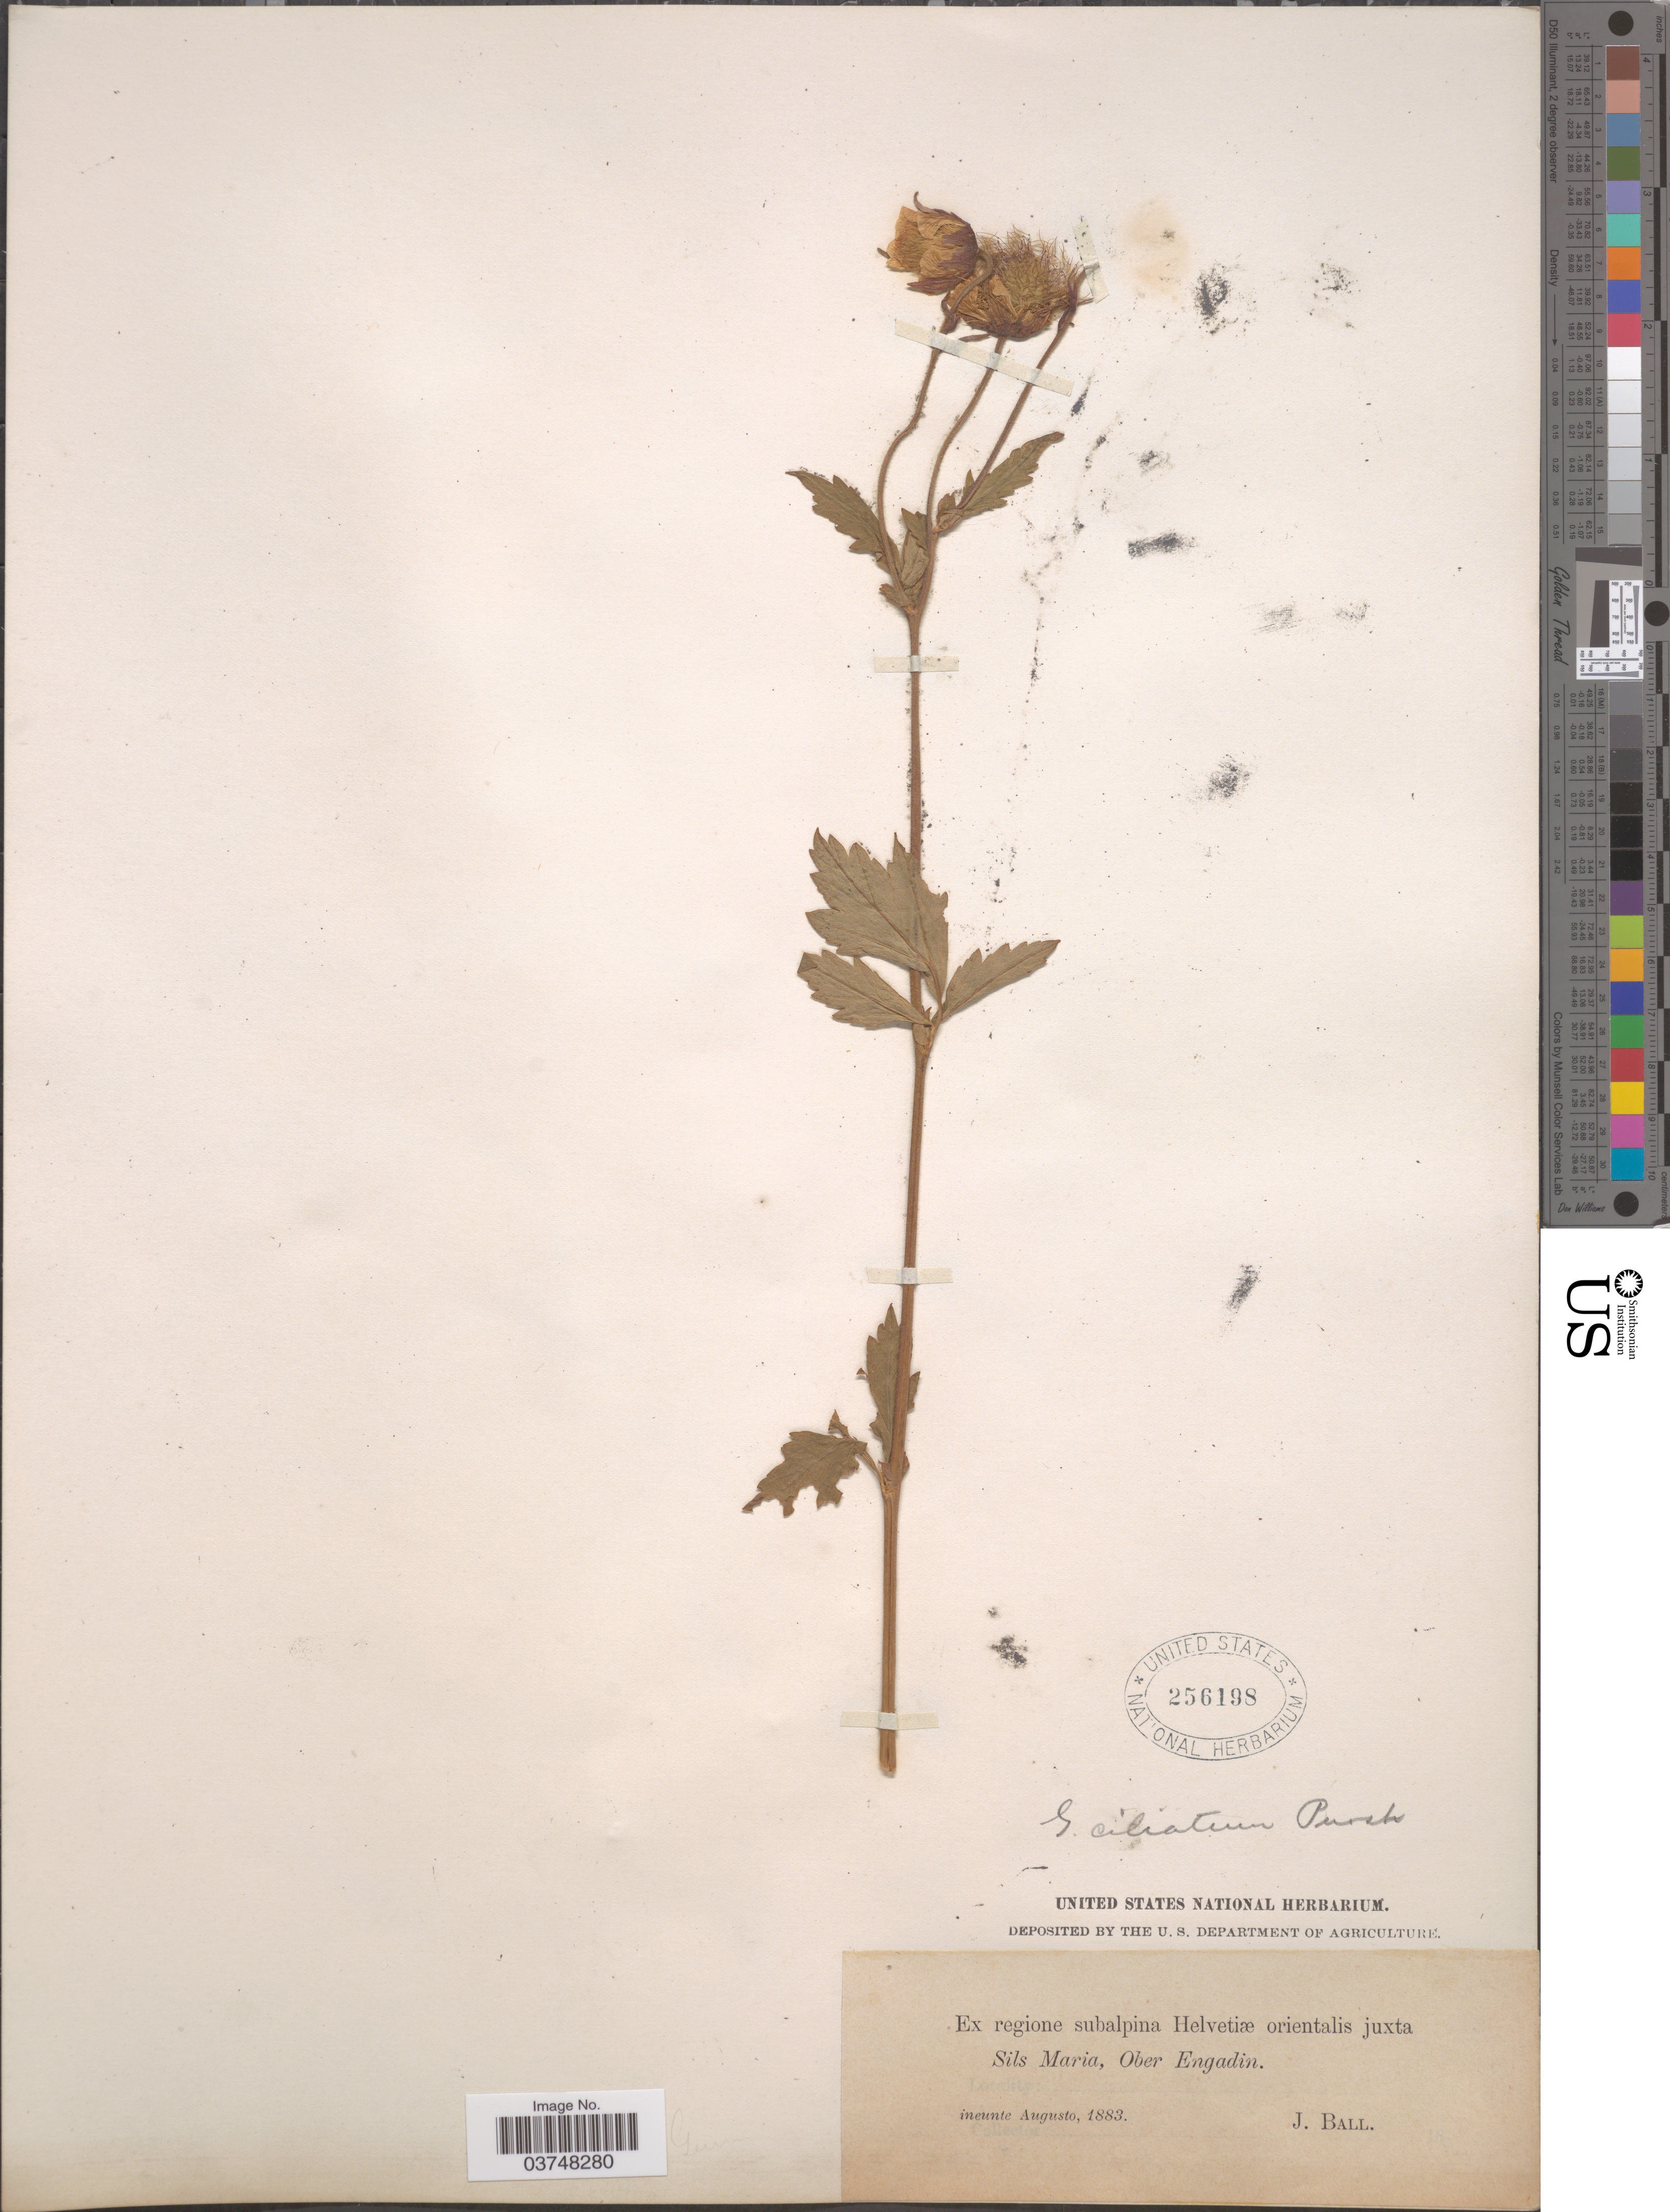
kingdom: Plantae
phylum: Tracheophyta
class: Magnoliopsida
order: Rosales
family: Rosaceae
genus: Geum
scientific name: Geum sp.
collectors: J. Ball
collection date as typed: ineunte Augusto, 1883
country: Switzerland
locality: Ex regione subalpina Helvetiæ orientalis juxta Sils Maria, Ober Engadin.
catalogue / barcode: US 256198